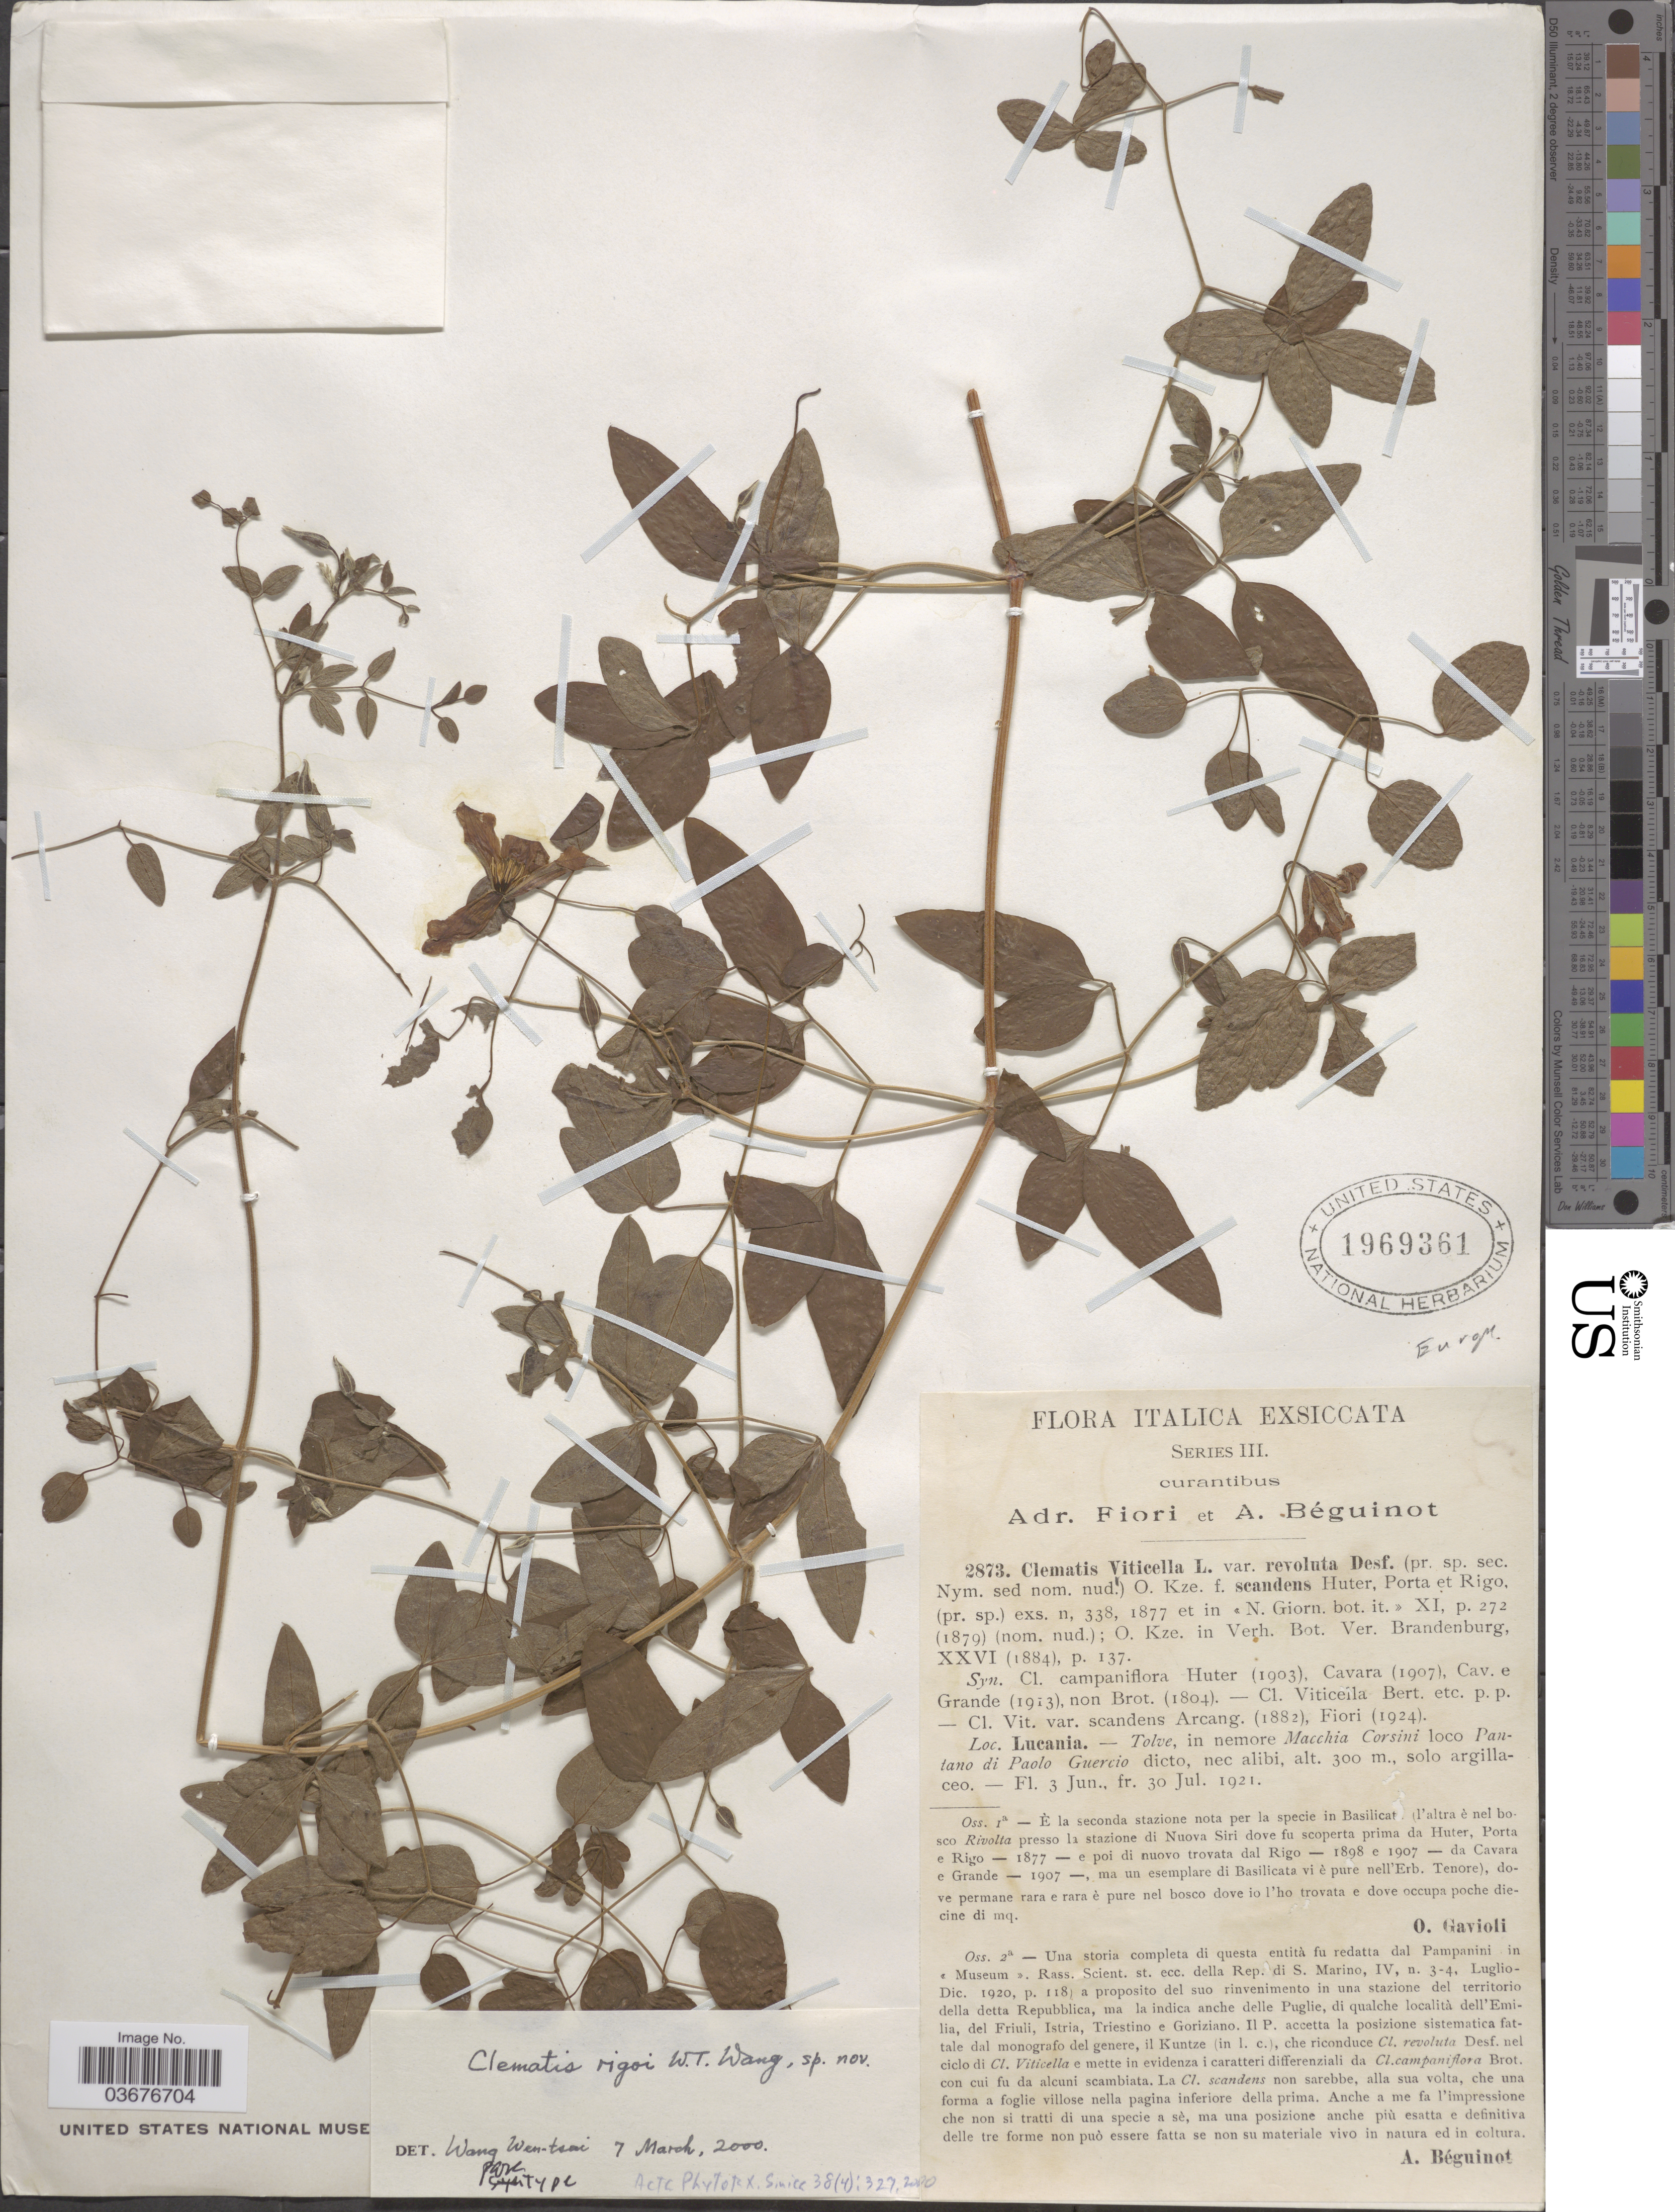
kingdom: Plantae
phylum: Tracheophyta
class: Magnoliopsida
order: Ranunculales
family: Ranunculaceae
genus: Clematis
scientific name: Clematis rigoi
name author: W.T. Wang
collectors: A. Fiori & A. Béguinot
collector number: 2873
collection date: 1921-06-03/1921-07-30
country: Italy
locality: Lucania. - Tolve, in nemore Macchia Corsini loco Pantano di Paolo Guercio dicto, nec alibi.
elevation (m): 300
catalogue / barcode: US 1969361